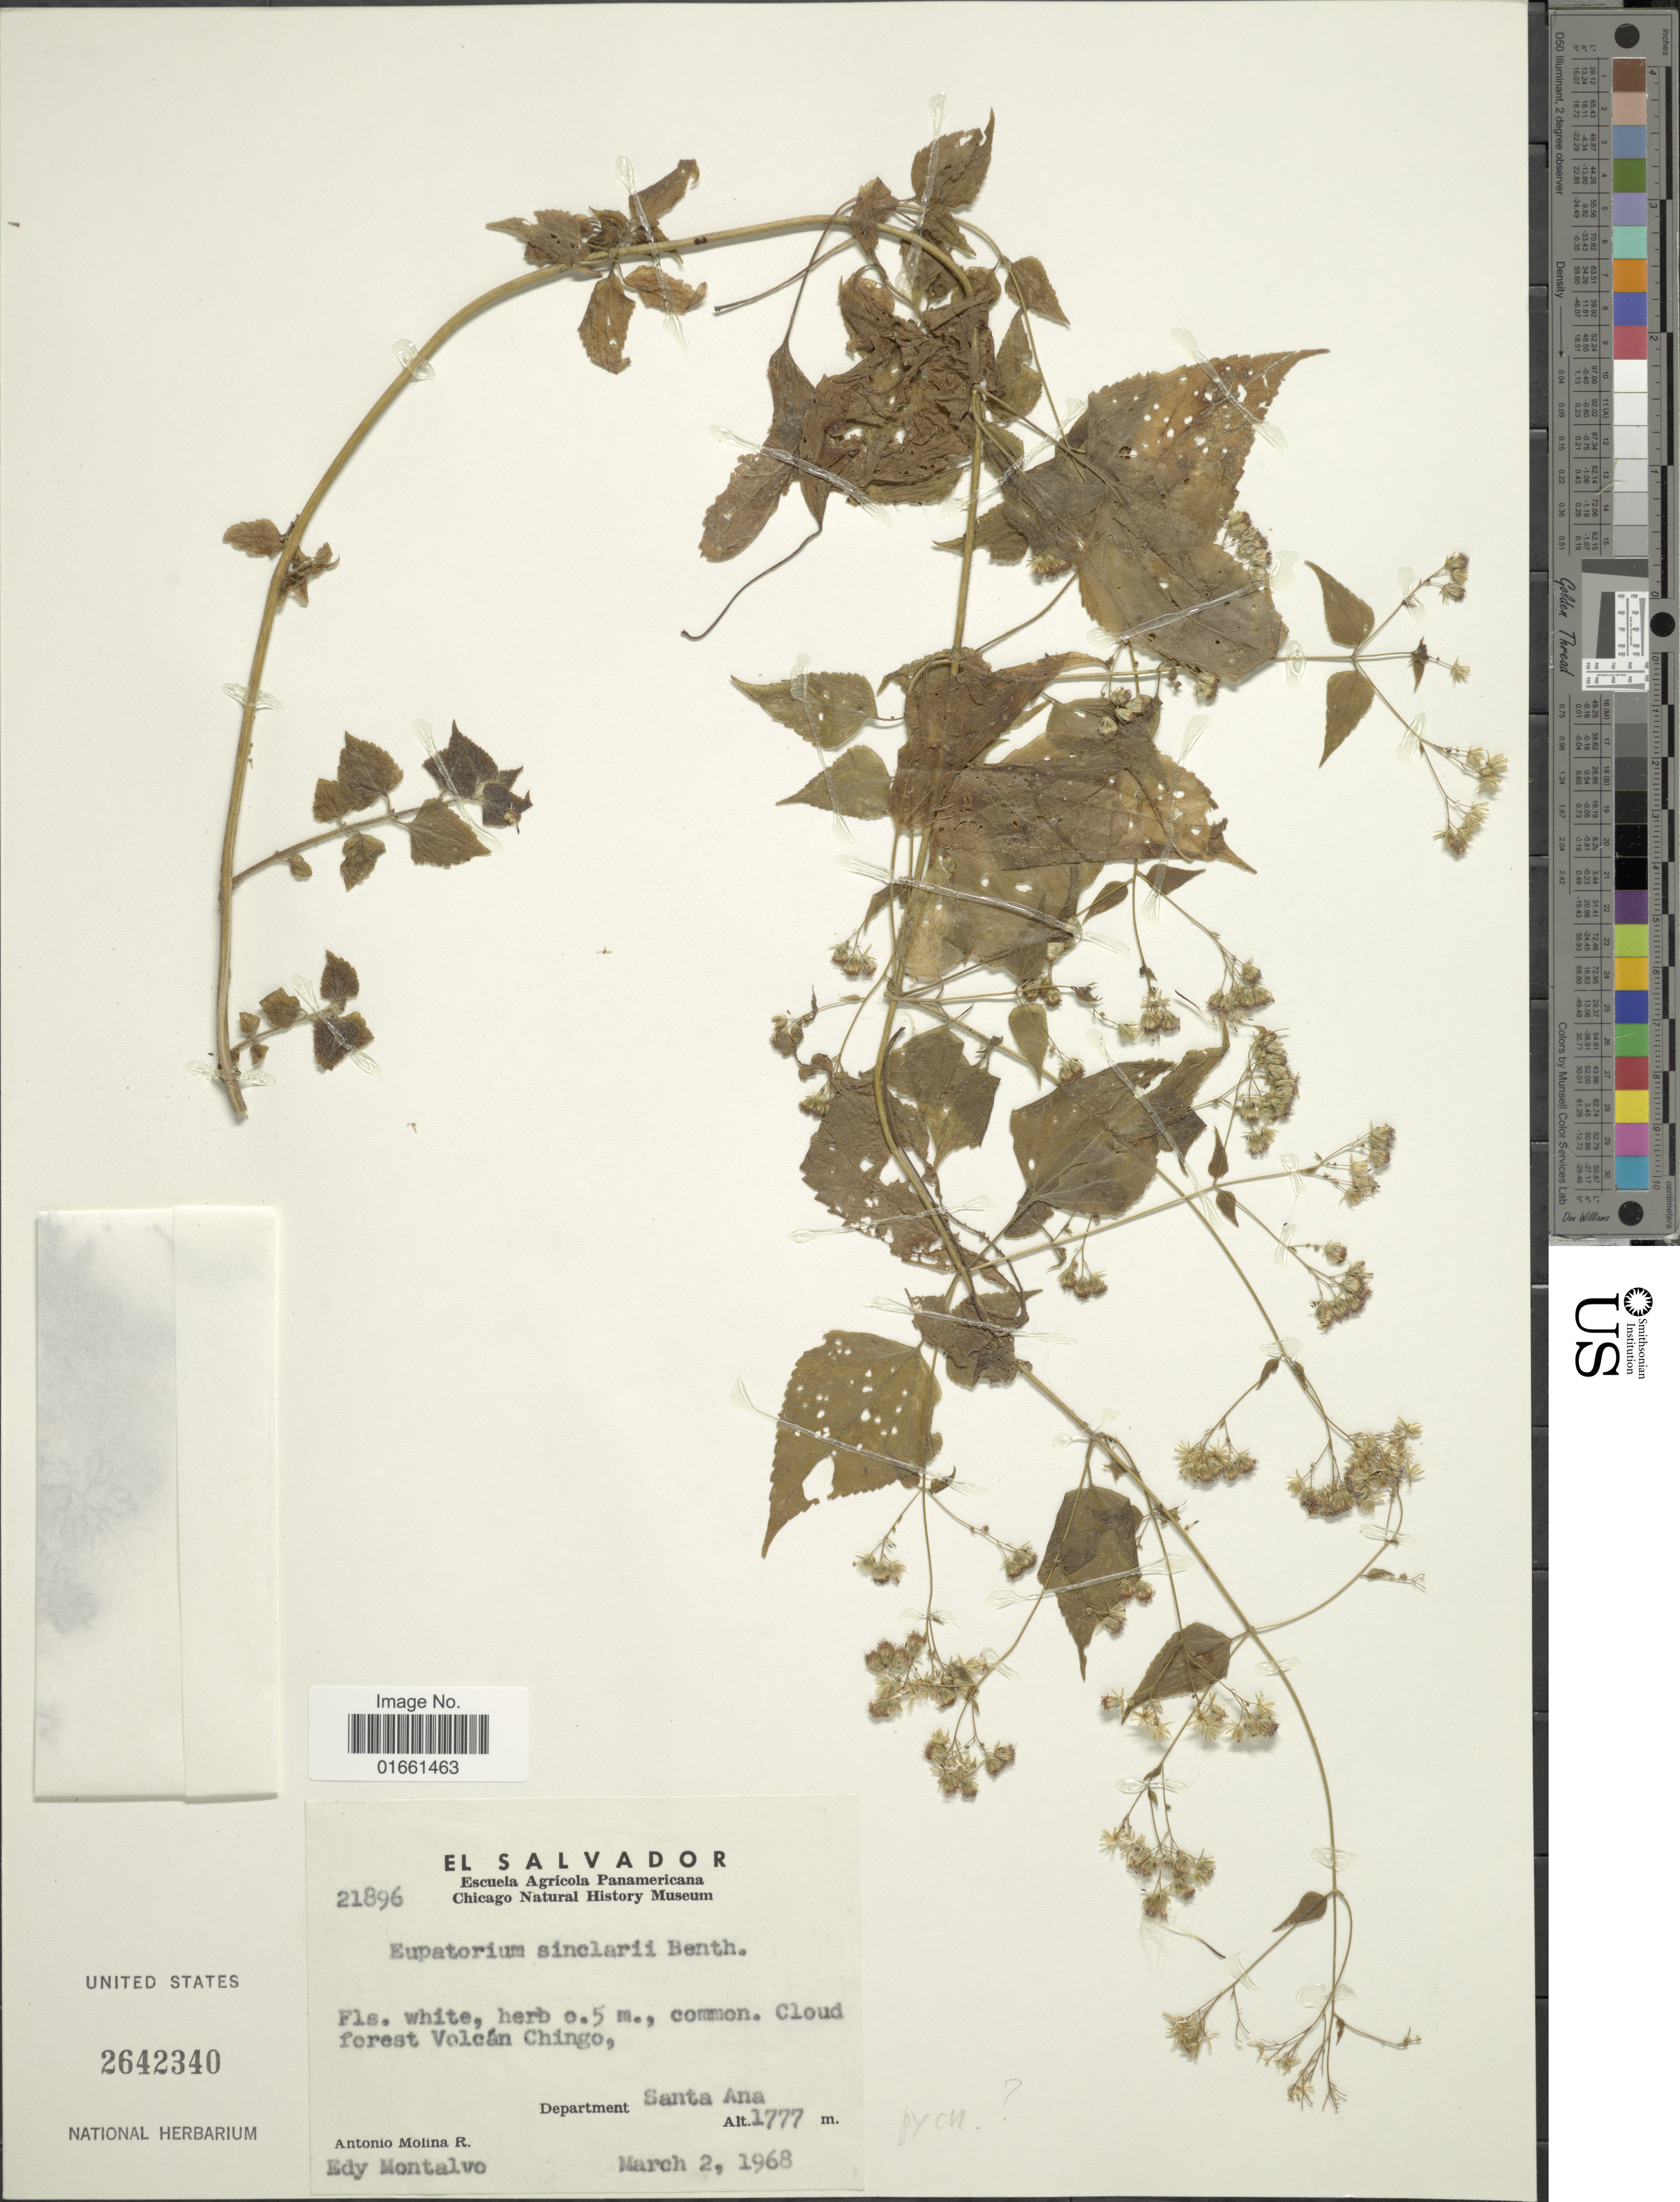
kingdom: Plantae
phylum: Tracheophyta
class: Magnoliopsida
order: Asterales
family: Asteraceae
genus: Fleischmannia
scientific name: Fleischmannia multinervis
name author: (Benth.) R.M. King & H. Rob.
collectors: A. Molina R. & E. A. Montalvo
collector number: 21896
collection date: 1968-03-02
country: El Salvador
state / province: Santa Ana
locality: Cloud forest Volcan Chingo, Departement Santa Ana.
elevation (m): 1777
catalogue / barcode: US 2642340